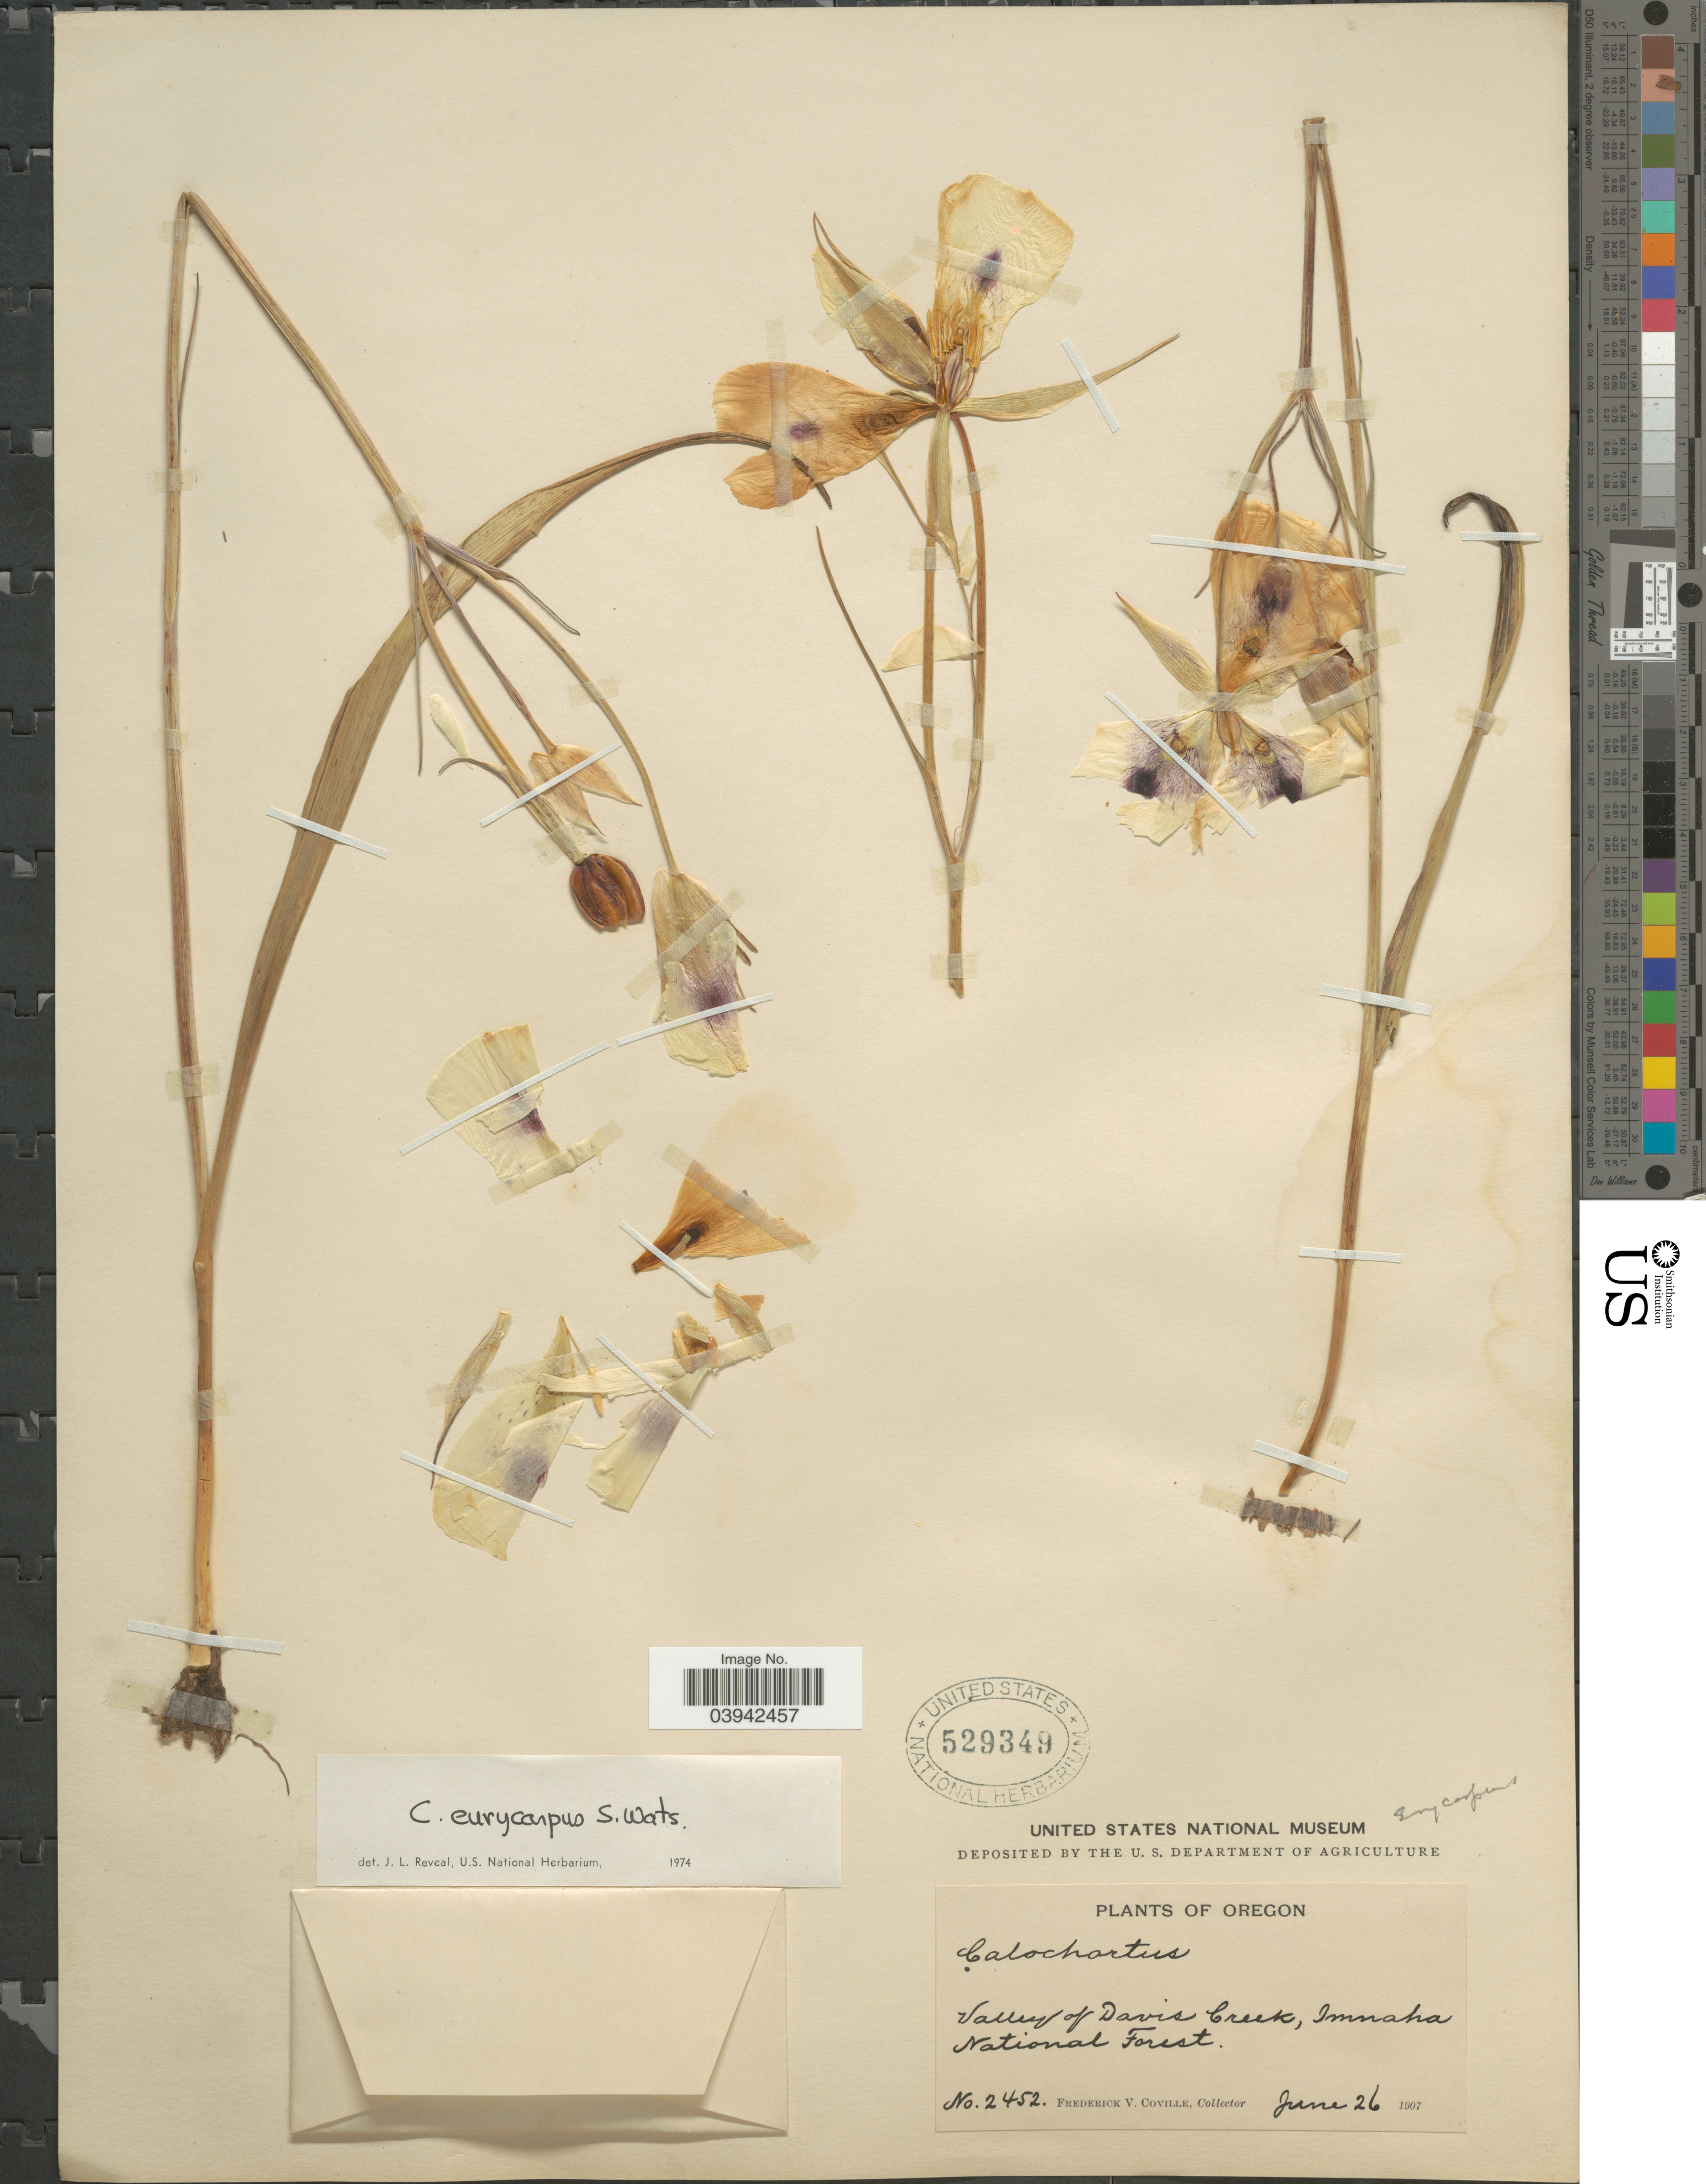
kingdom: Plantae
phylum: Tracheophyta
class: Liliopsida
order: Liliales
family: Liliaceae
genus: Calochortus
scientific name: Calochortus eurycarpus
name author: S. Watson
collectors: F. V. Coville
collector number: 2452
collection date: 1907-06-26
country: United States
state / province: Oregon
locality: Valley of Davis Creek, Imnaha National Forest.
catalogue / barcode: US 529349